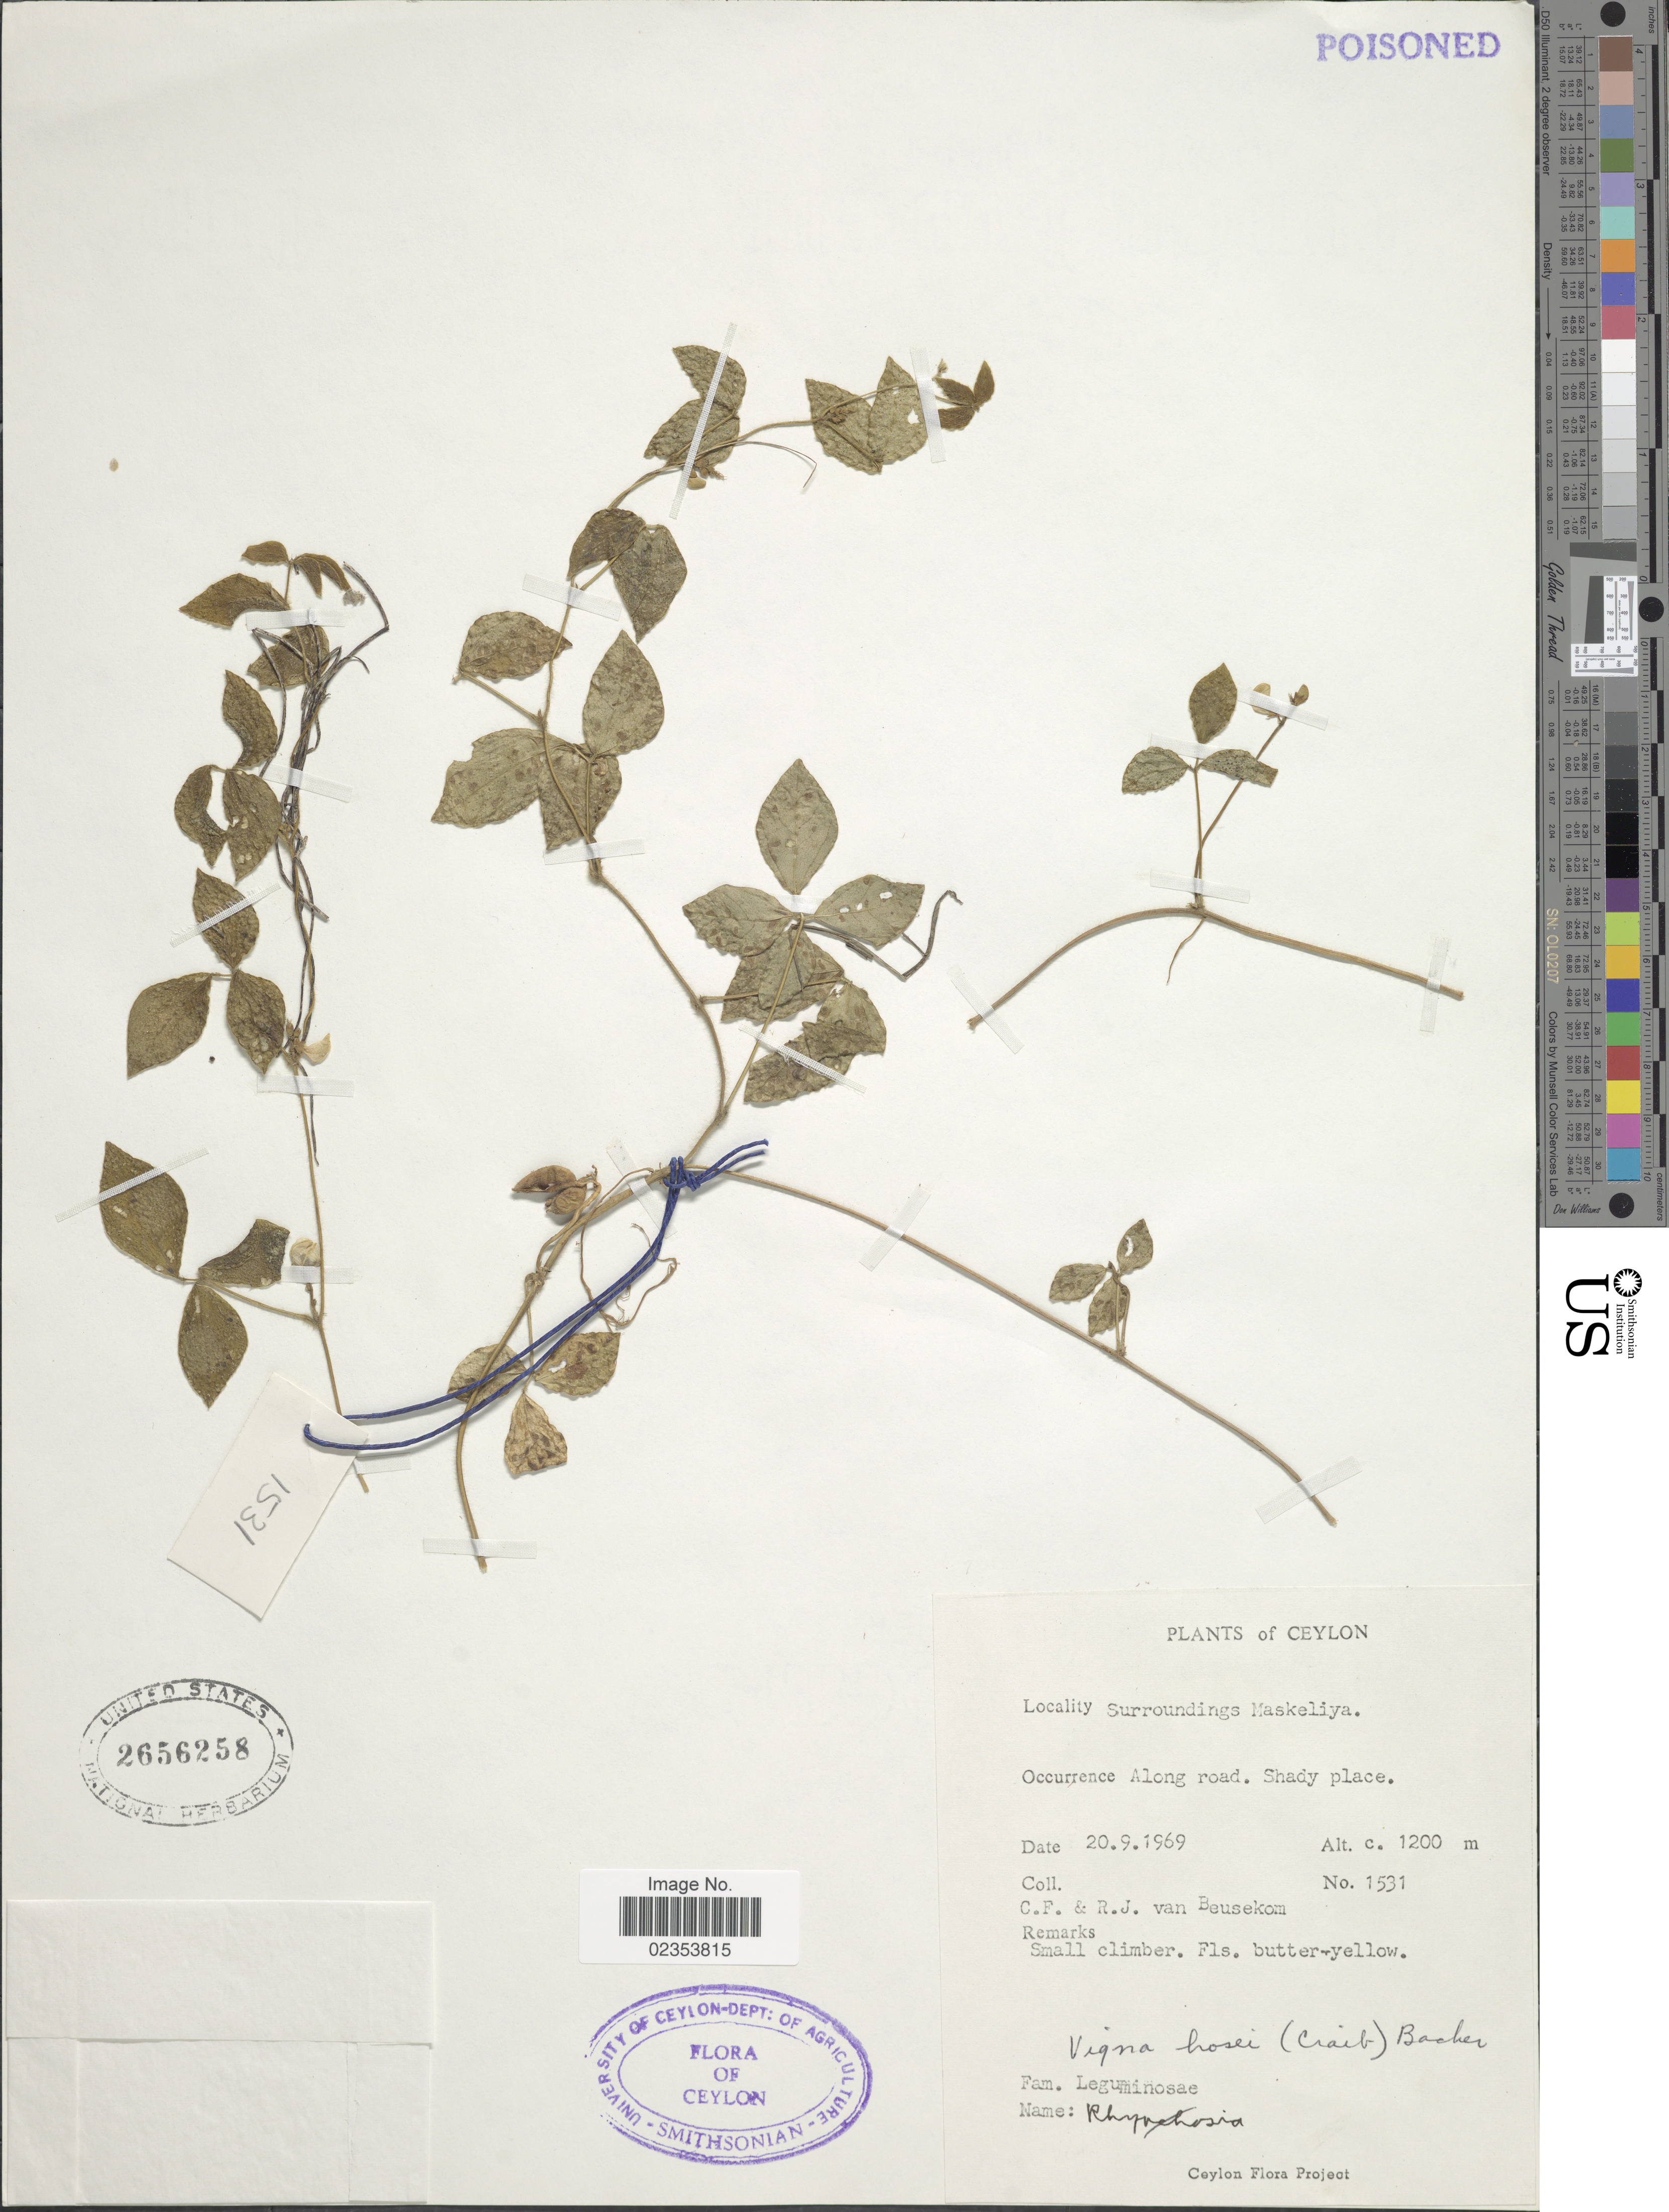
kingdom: Plantae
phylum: Tracheophyta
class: Magnoliopsida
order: Fabales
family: Fabaceae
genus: Vigna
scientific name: Vigna hosei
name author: (Craib) Backer ex K. Heyne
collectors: C. F. Beusekom & R. Van Beusekom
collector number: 1531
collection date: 1969-09-20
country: Sri Lanka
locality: Ceylon, Along road, Surroundings Maskeliya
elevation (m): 1200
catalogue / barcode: US 2656258